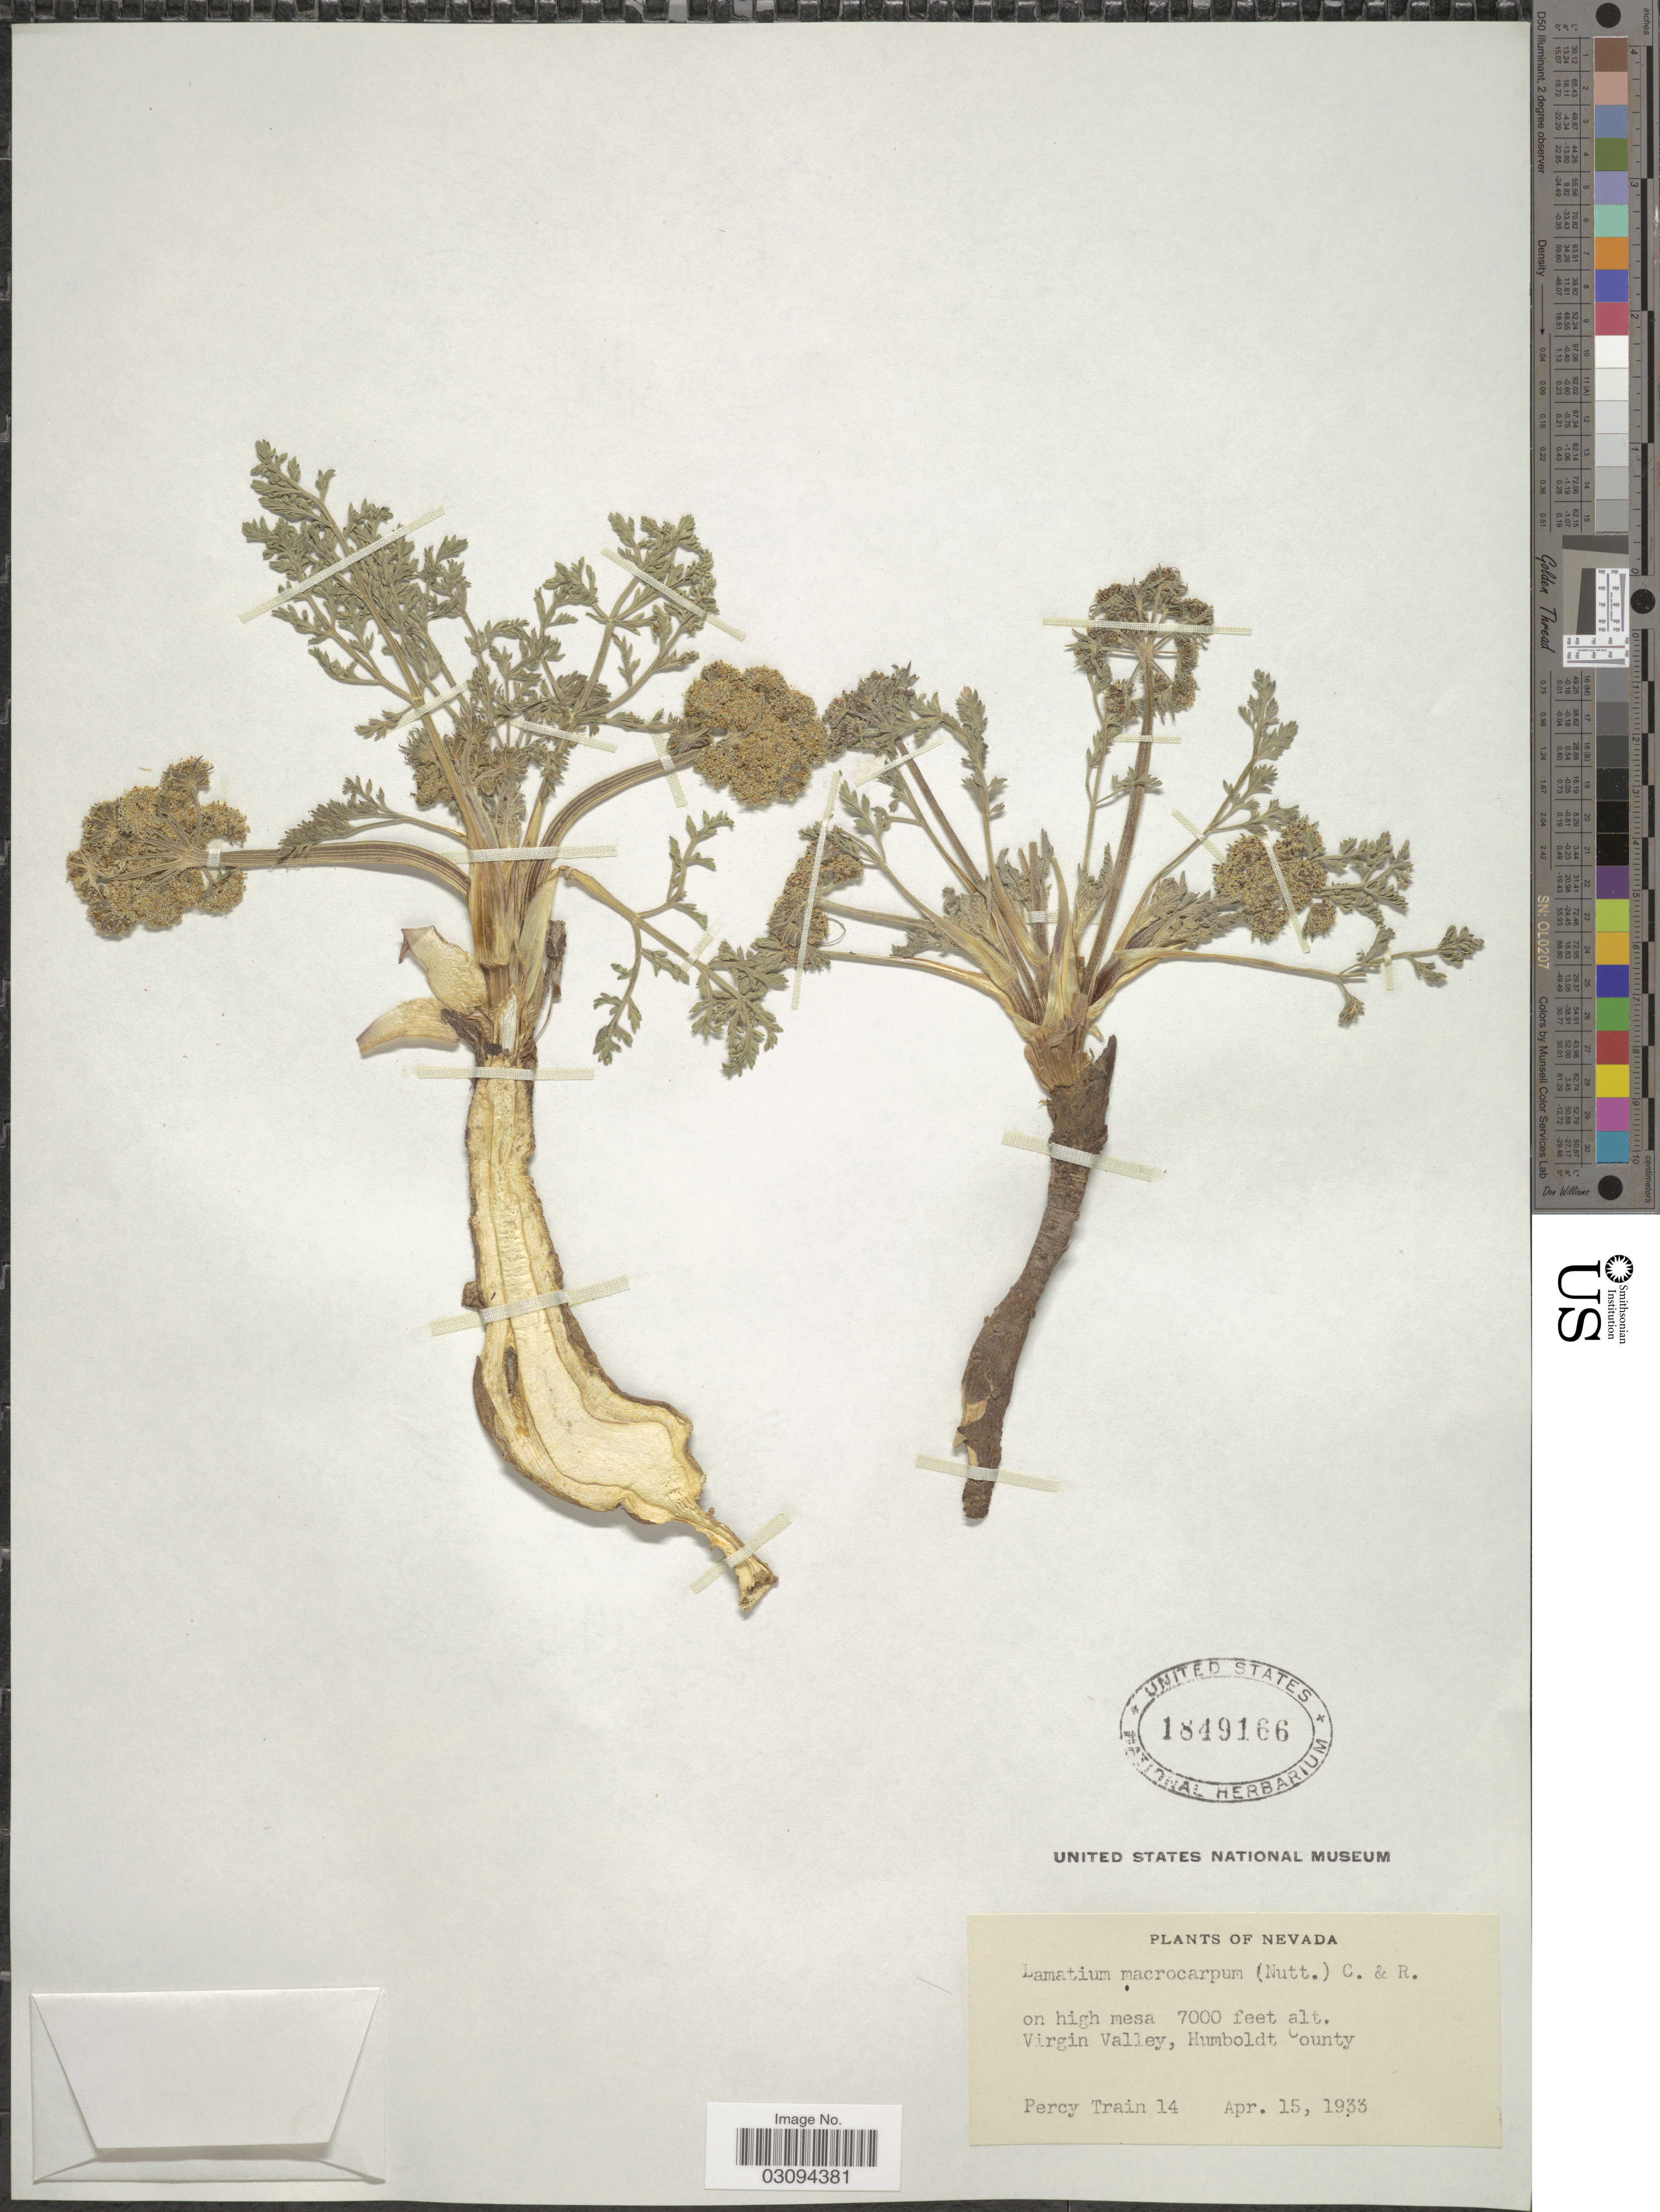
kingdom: Plantae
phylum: Tracheophyta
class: Magnoliopsida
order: Apiales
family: Apiaceae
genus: Lomatium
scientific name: Lomatium macrocarpum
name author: (Hook. et al.) J.M. Coult. & Rose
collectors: P. Train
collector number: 14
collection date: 1933-04-15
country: United States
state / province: Nevada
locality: On high mesa. Virgin Valley, Humboldt County.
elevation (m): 2134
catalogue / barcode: US 1849166